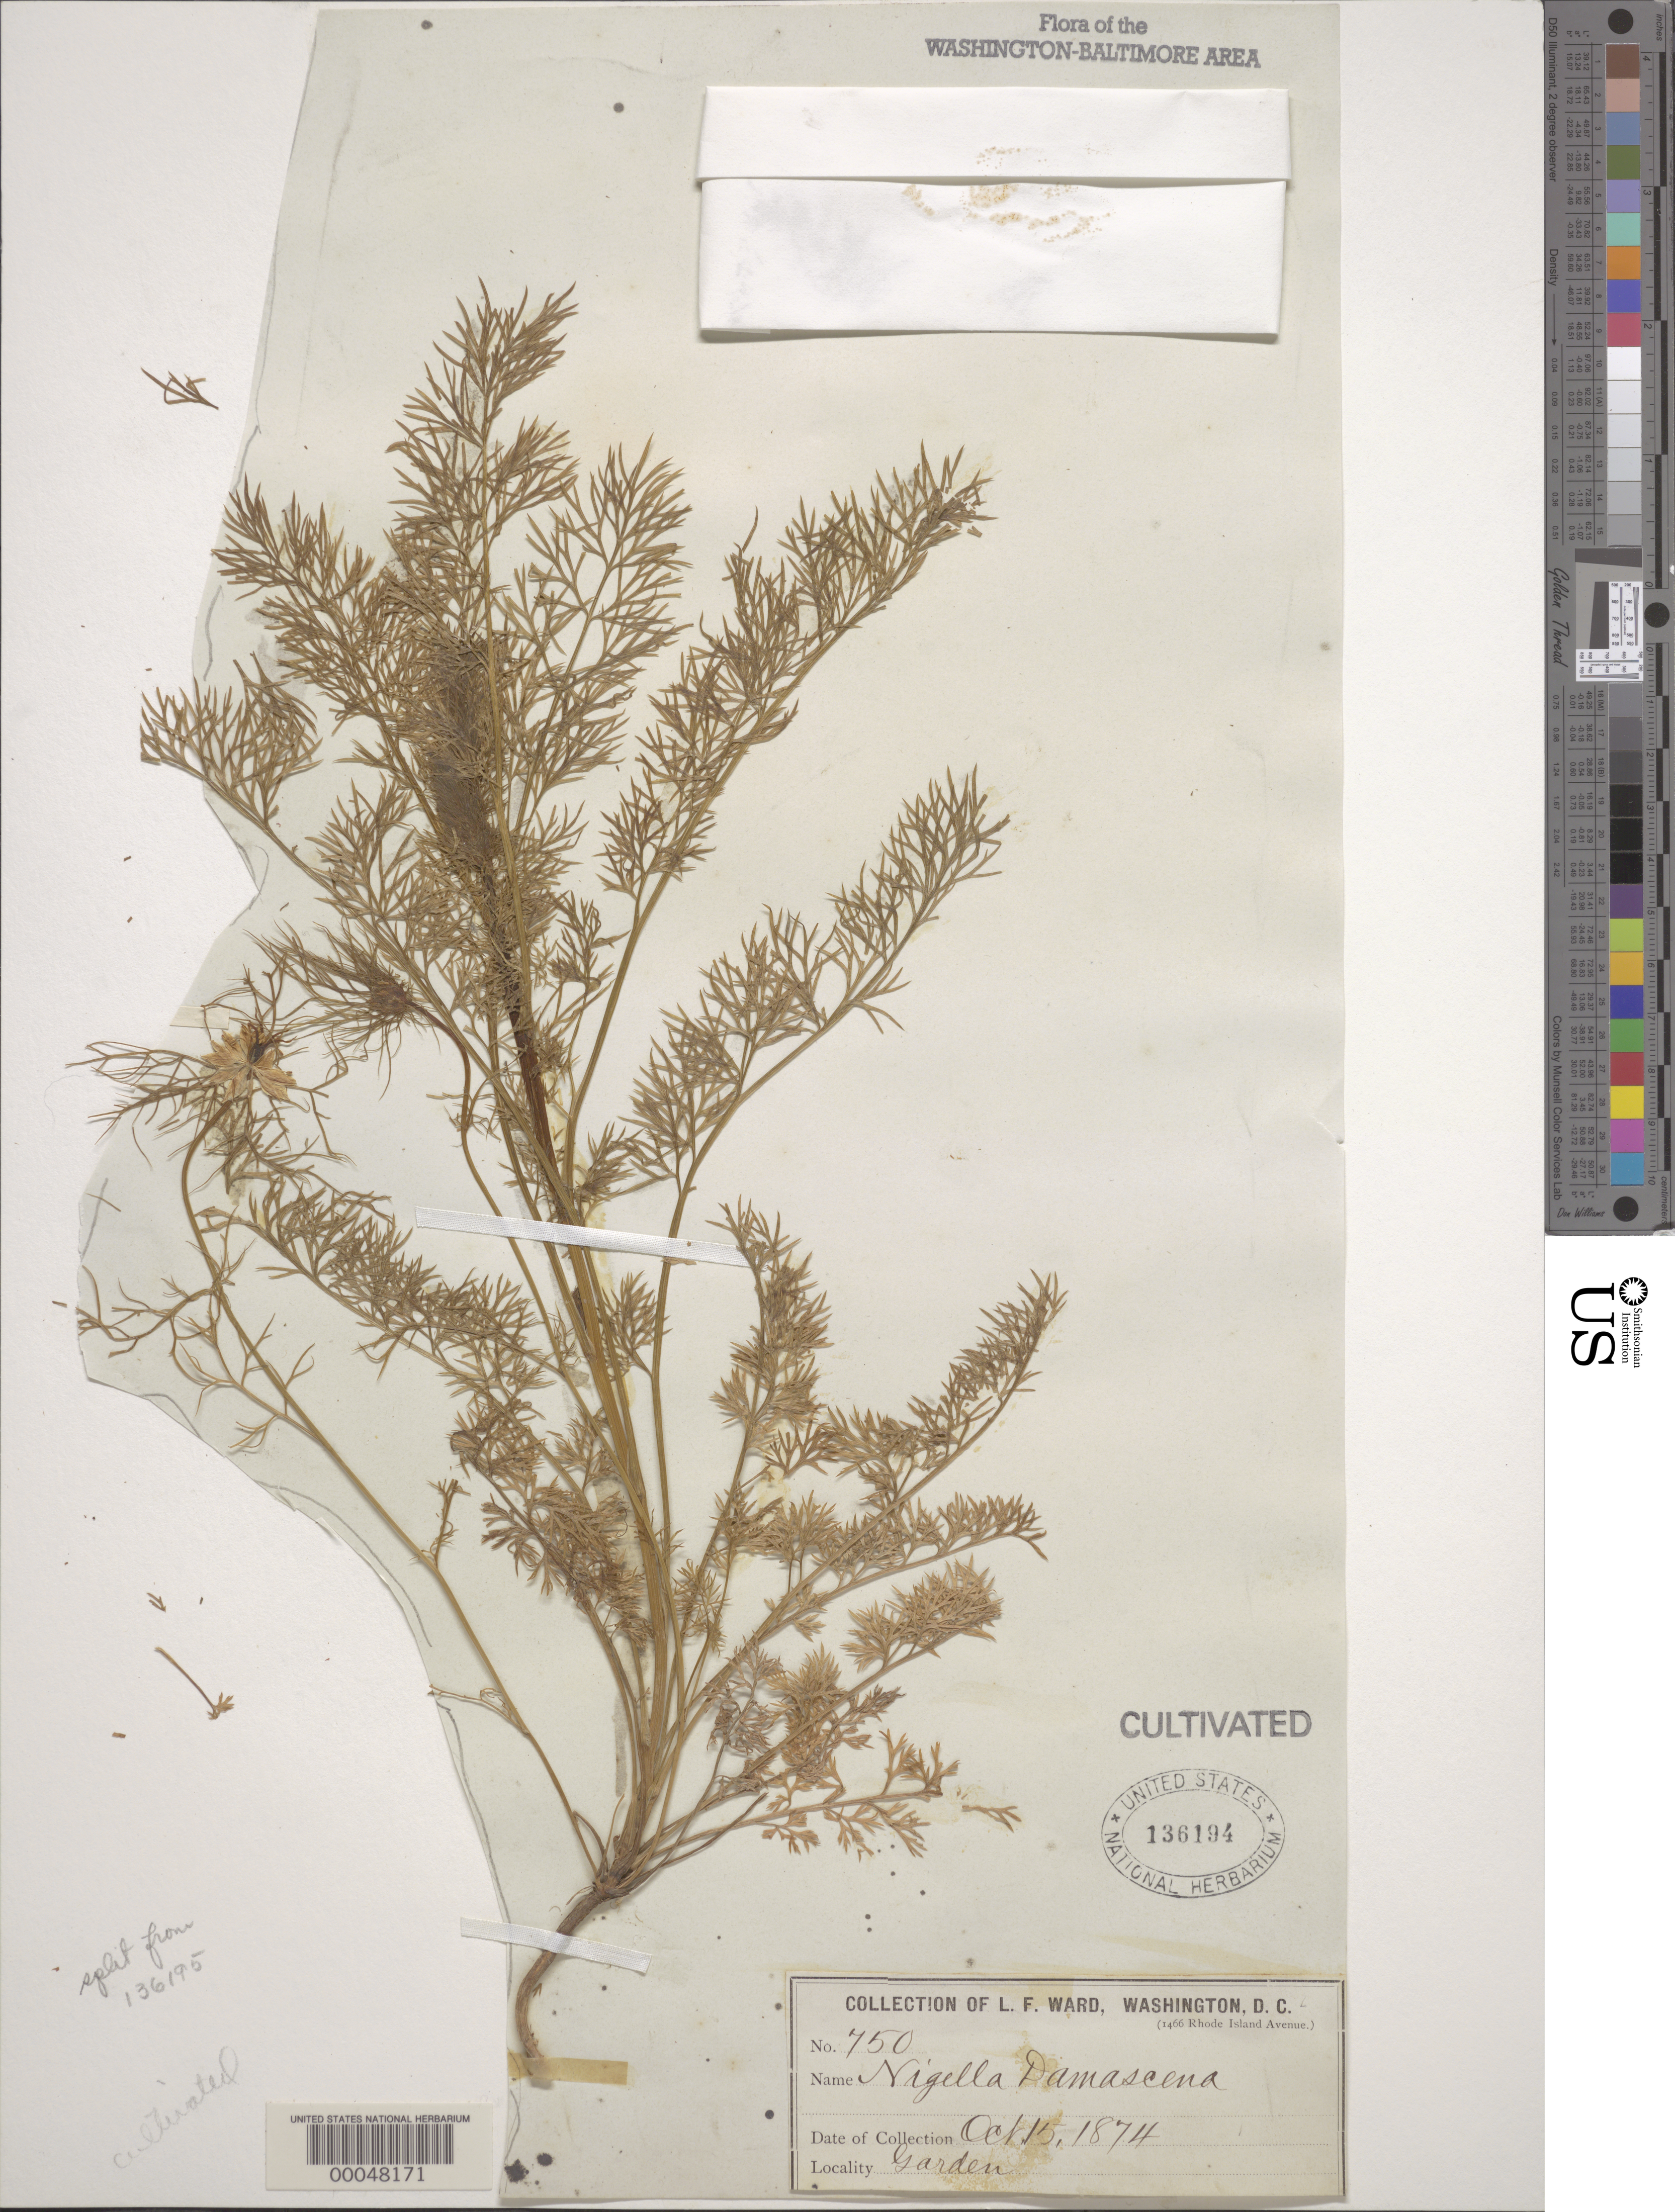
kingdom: Plantae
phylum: Tracheophyta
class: Magnoliopsida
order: Ranunculales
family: Ranunculaceae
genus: Nigella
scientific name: Nigella damascena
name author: L.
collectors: L. F. Ward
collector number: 750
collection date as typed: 15 Oct 1874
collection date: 1874-10-15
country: United States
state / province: District of Columbia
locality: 1466 Rhode Island Avenue, Washington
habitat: Garden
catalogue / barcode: US 136195